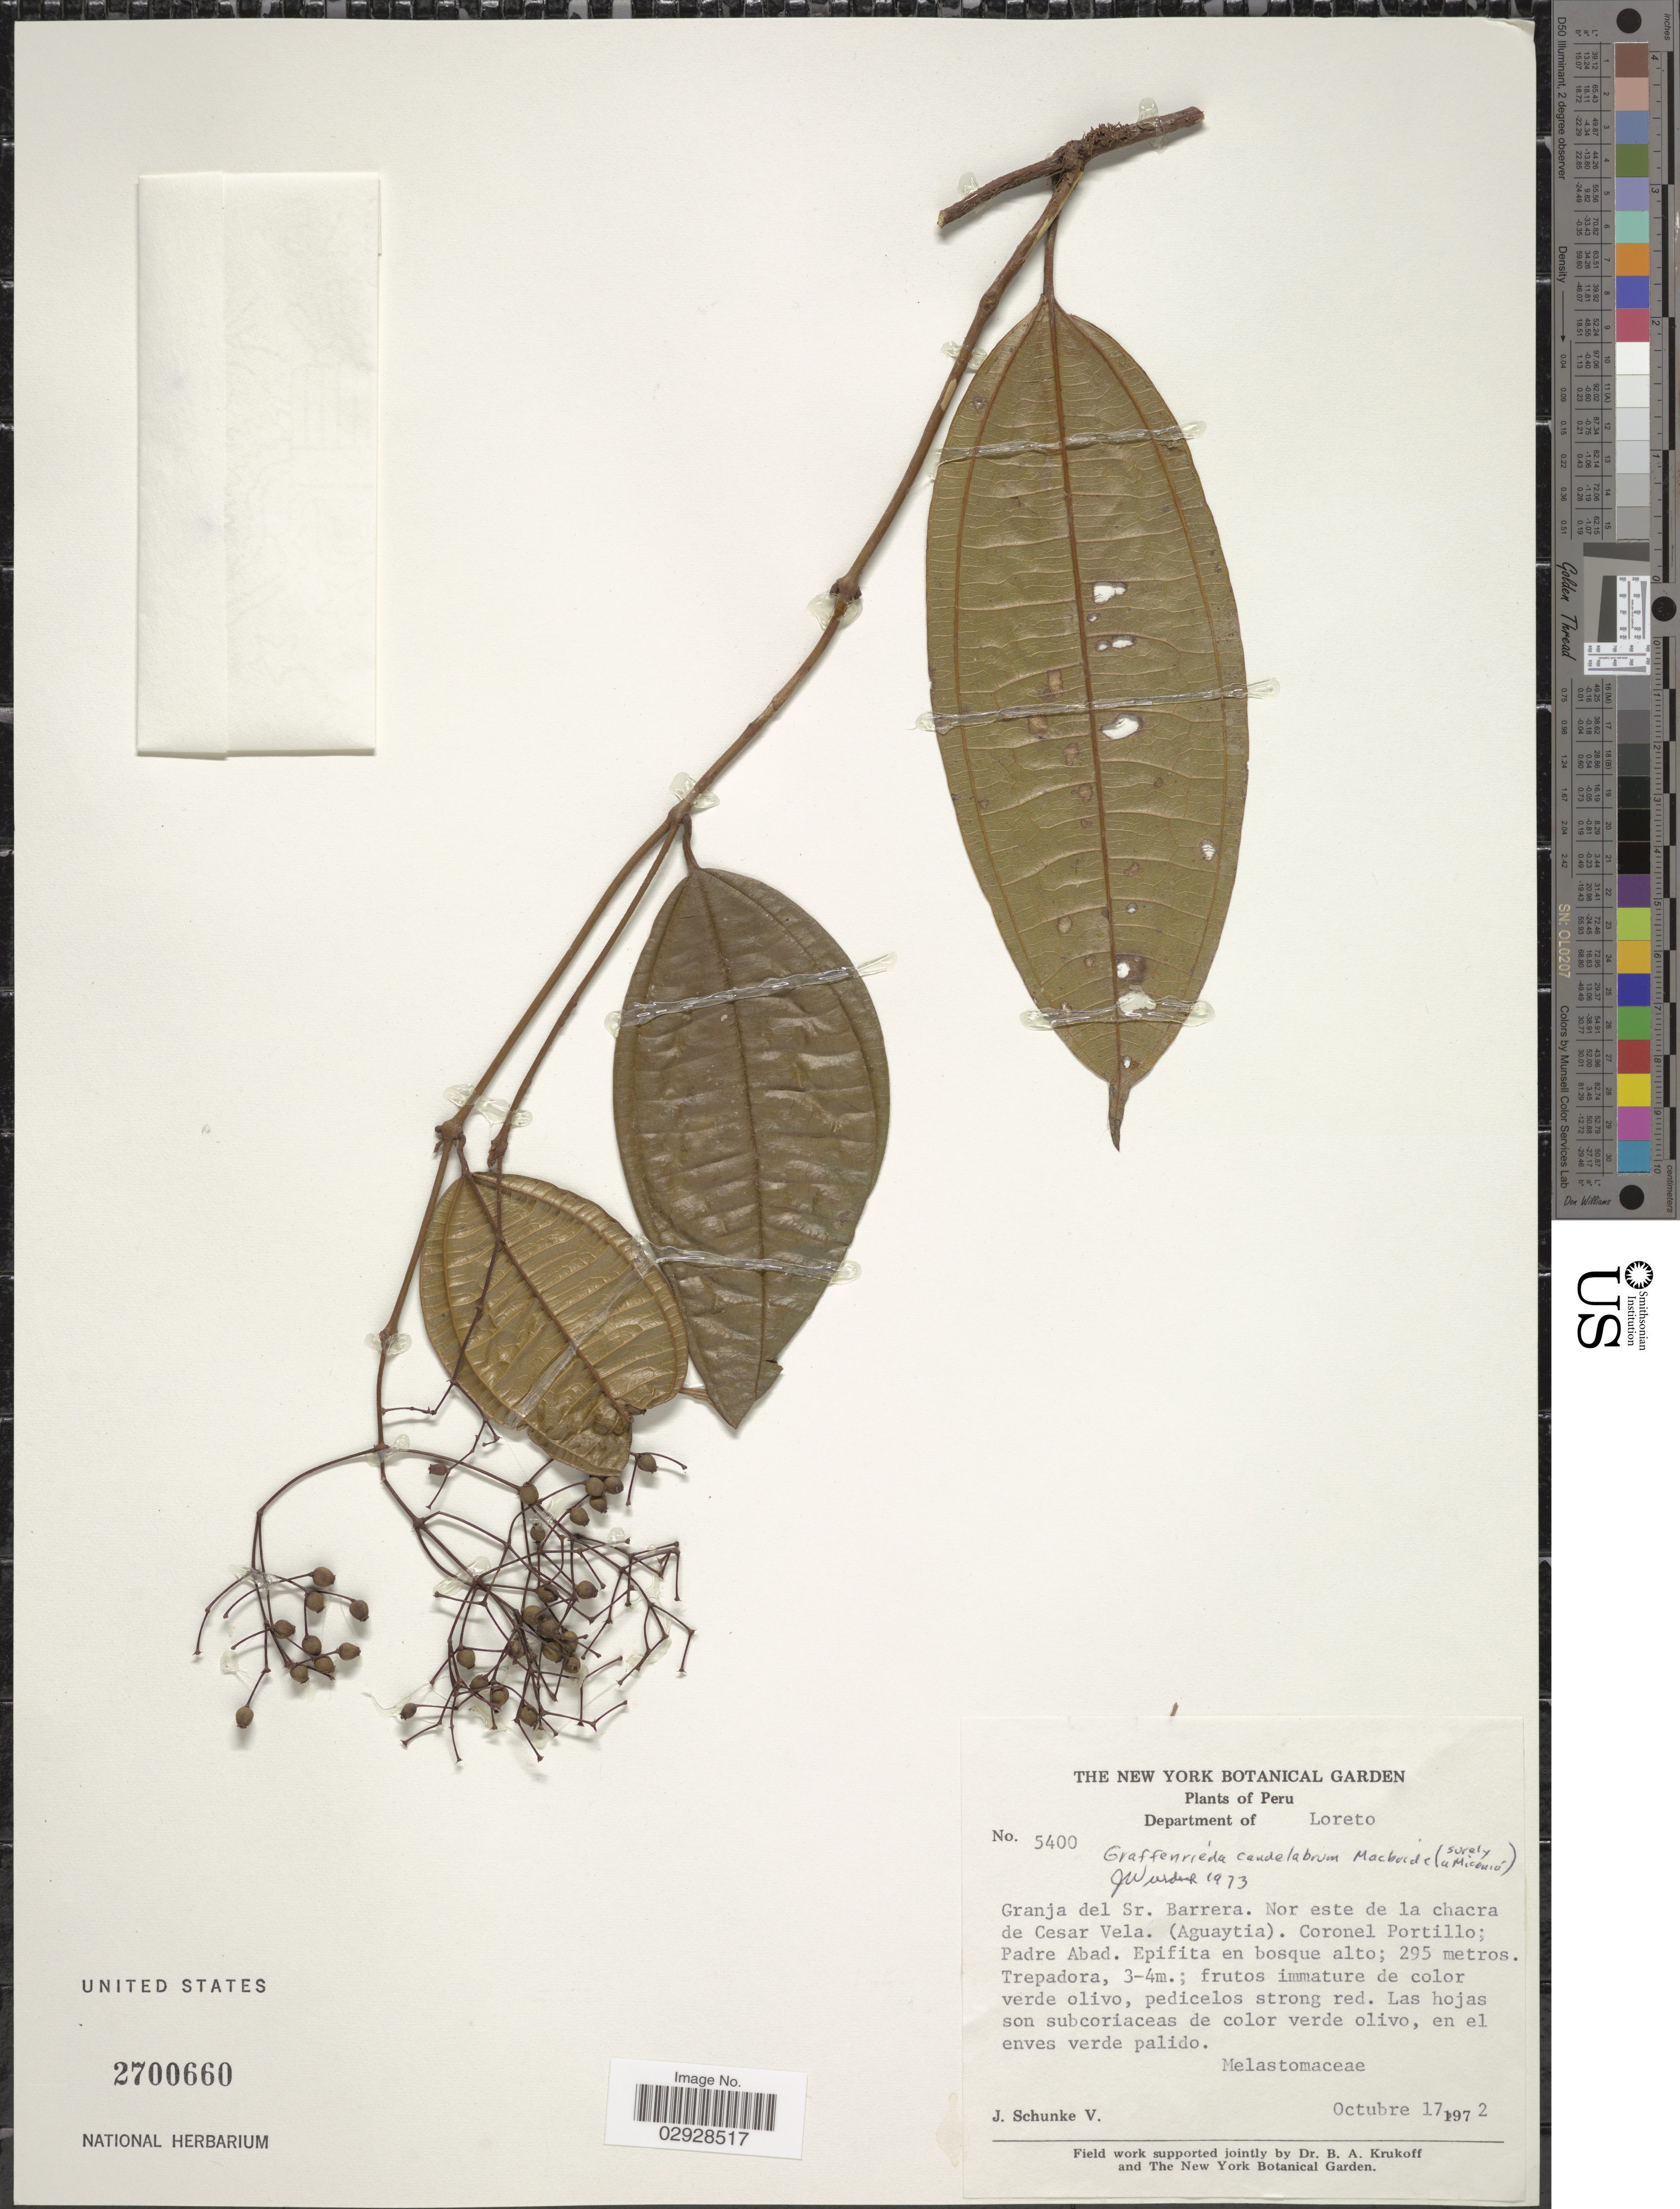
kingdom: Plantae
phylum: Tracheophyta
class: Magnoliopsida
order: Myrtales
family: Melastomataceae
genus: Leandra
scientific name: Leandra candelabrum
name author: (J.F. Macbr.) Wurdack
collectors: J. Schunke Vigo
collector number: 5400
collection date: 1972-10-17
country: Peru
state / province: Loreto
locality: Department of Loreto. Granja del Sr. Barrera. Nor este de la chacra de Cesar Vela. (Aguaytia). Coronel Portillo; Padre Abad.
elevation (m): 295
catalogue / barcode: US 2700660